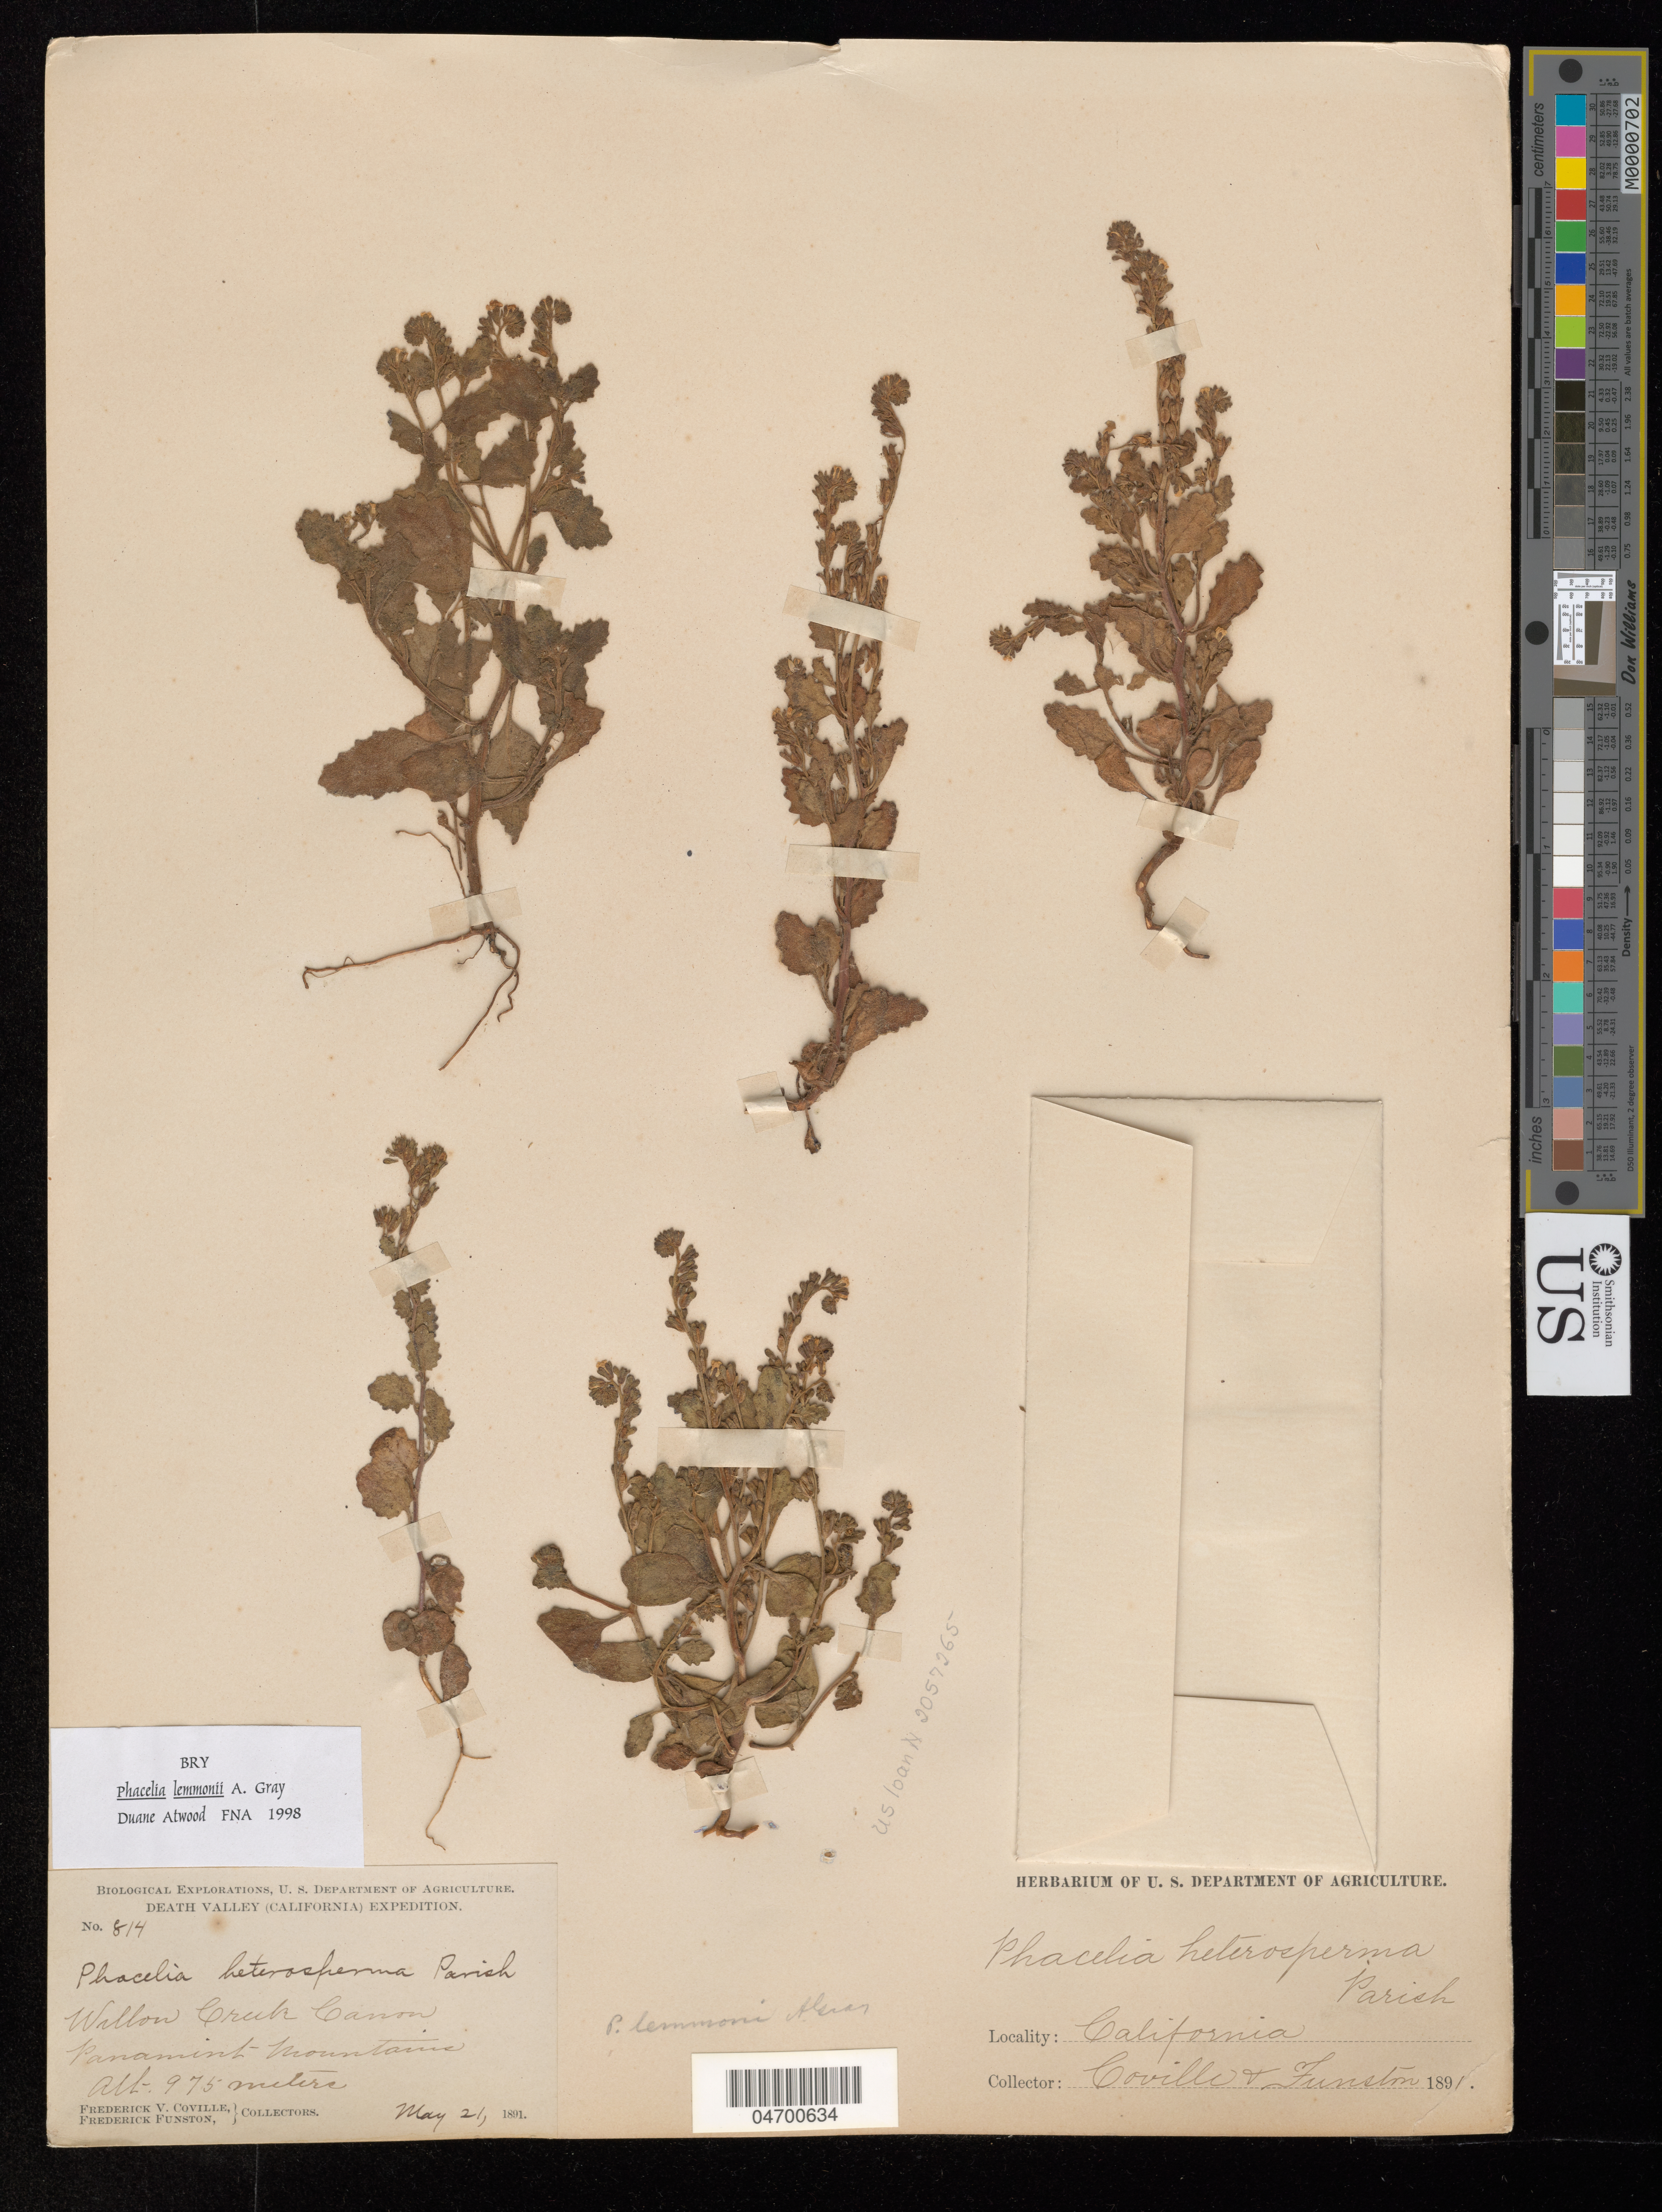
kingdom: Plantae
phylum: Tracheophyta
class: Magnoliopsida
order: Boraginales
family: Hydrophyllaceae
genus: Phacelia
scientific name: Phacelia lemmonii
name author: A. Gray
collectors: F. V. Coville & F. Funston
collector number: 814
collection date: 1891-05-21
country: United States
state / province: California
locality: Death Valley (California) Expedition. Willow Creek Canon. Panamint Mountains.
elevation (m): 975